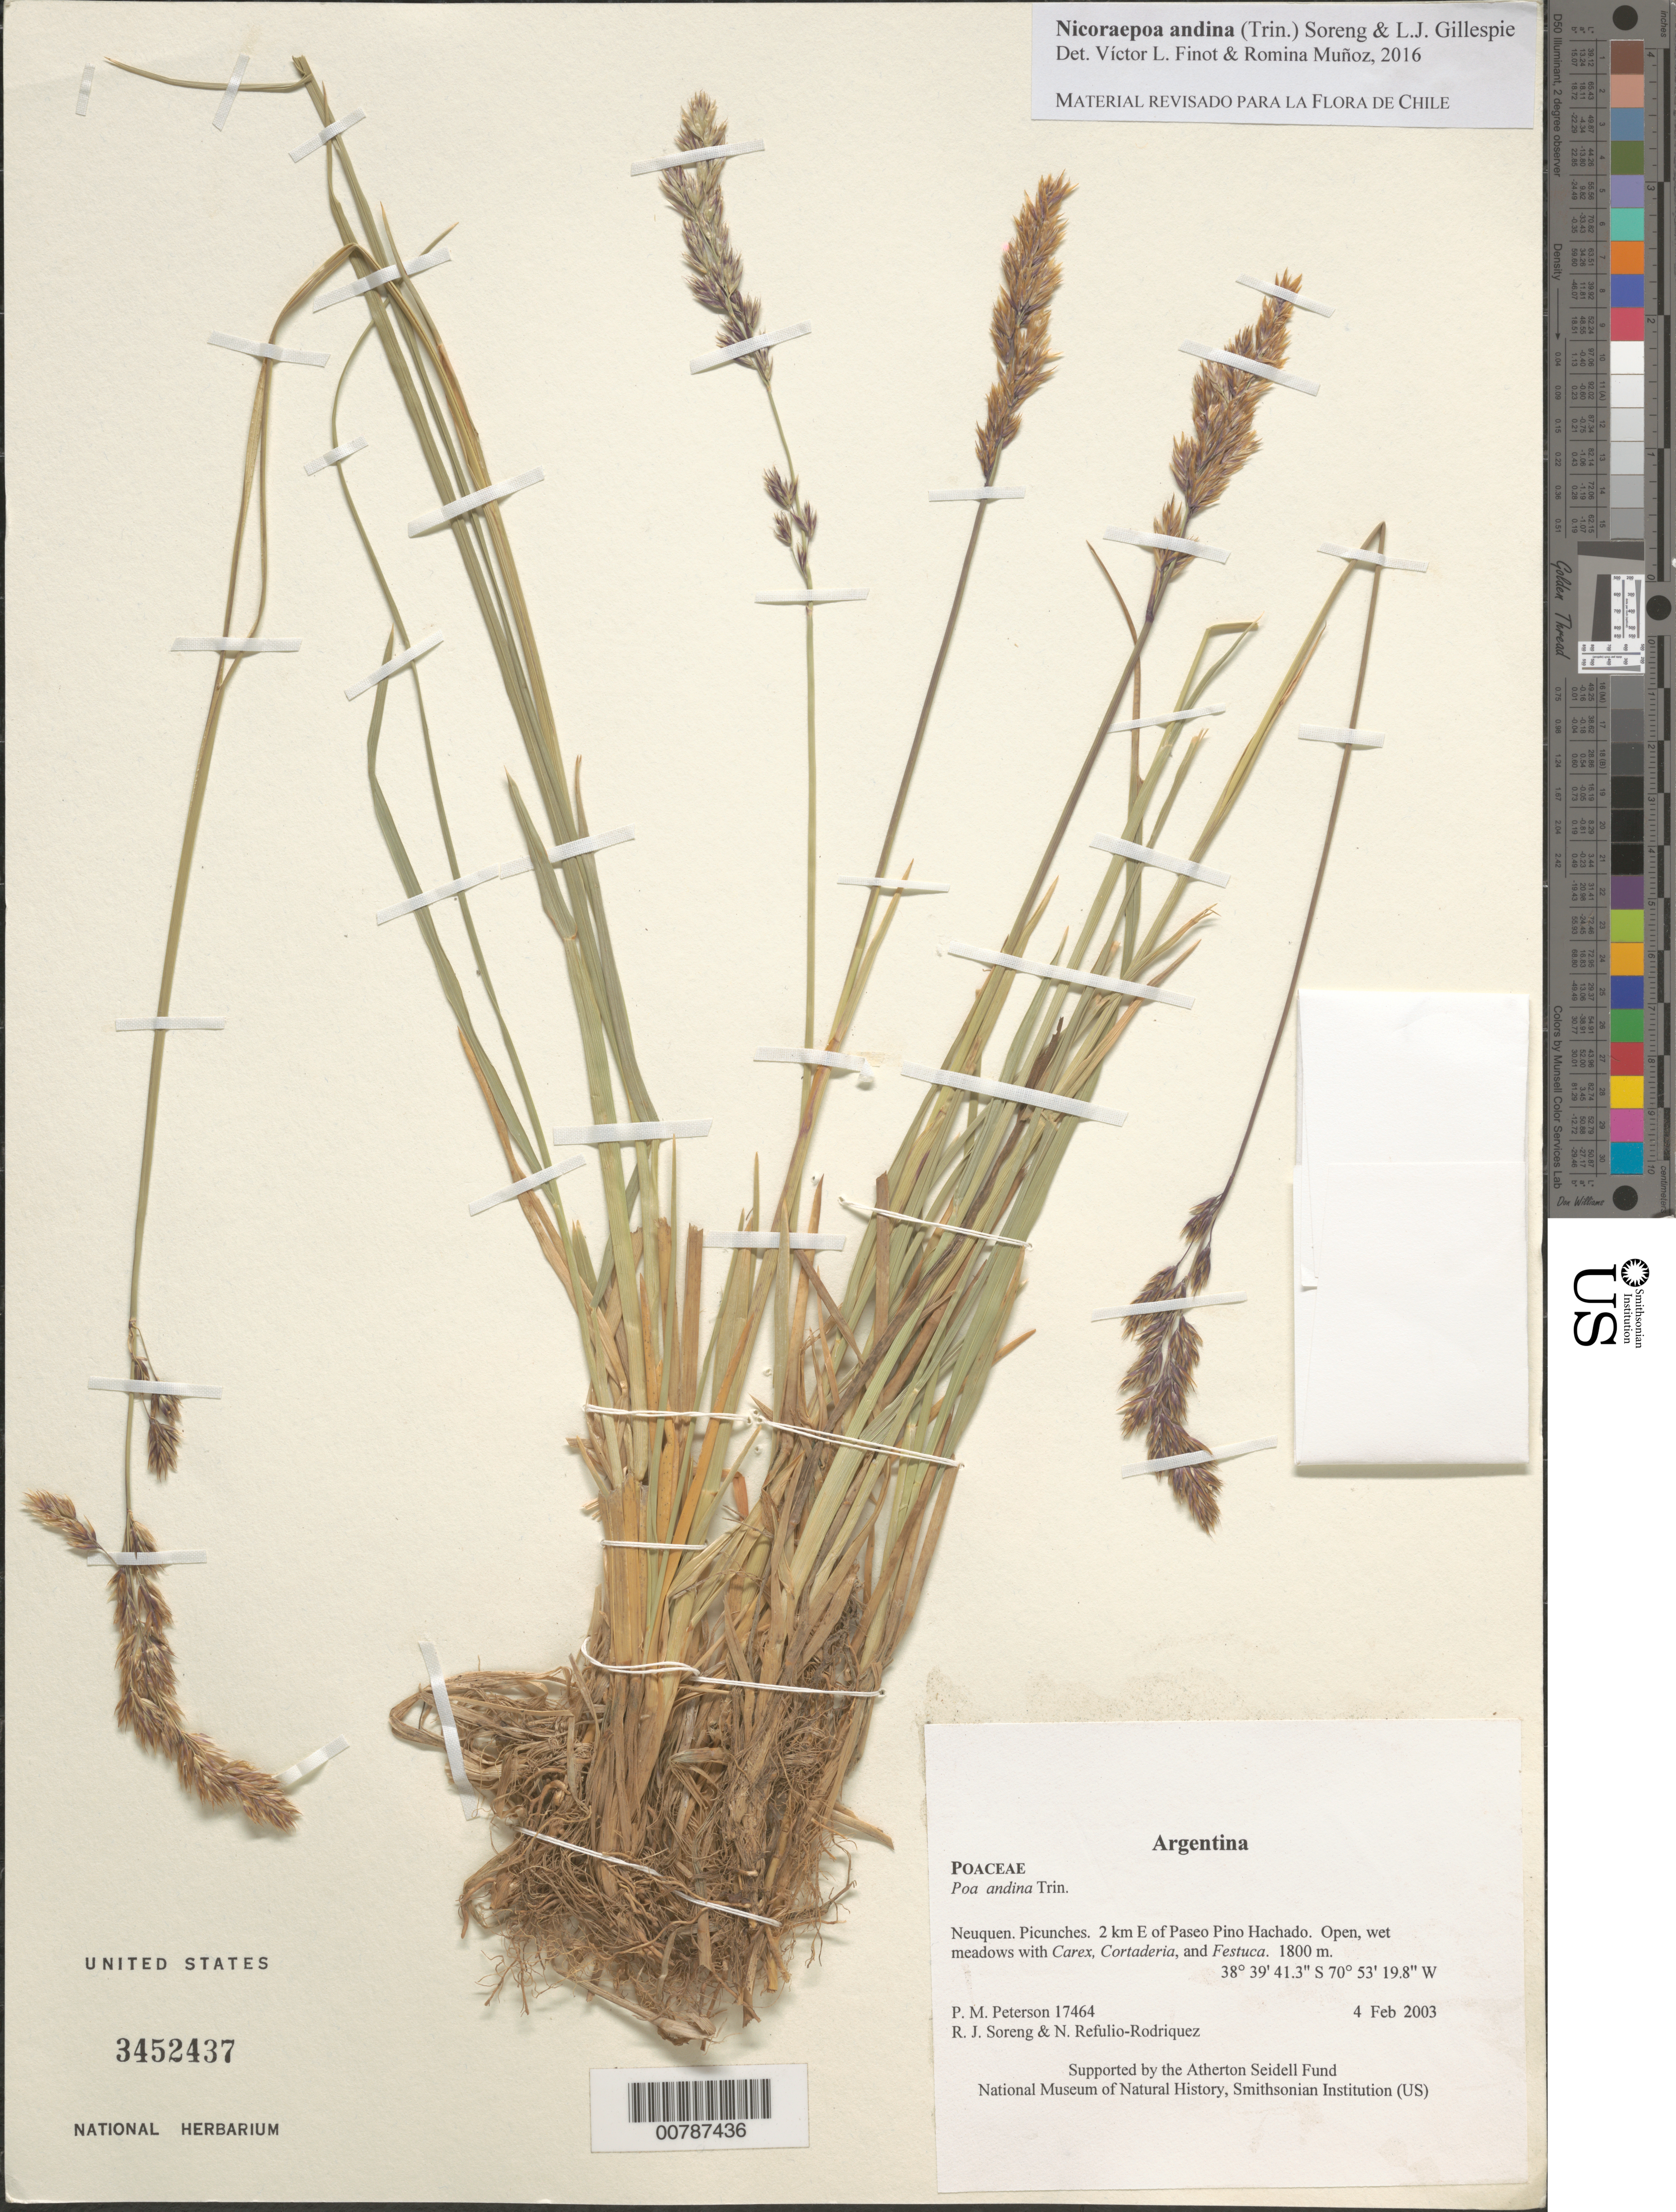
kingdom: Plantae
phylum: Tracheophyta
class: Liliopsida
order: Poales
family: Poaceae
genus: Nicoraepoa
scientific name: Nicoraepoa andina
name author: (Trin.) Soreng & L.J. Gillespie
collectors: P. M. Peterson, R. J. Soreng & N. Refulio-Rodríguez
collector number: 17464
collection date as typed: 04 Feb 2003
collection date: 2003-02-04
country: Argentina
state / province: Neuquen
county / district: Picunches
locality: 2 km E of Paseo Pino Hachado. Open, wet meadows with Carex, Cortaderia, and Festuca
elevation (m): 1800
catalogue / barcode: US 3452437